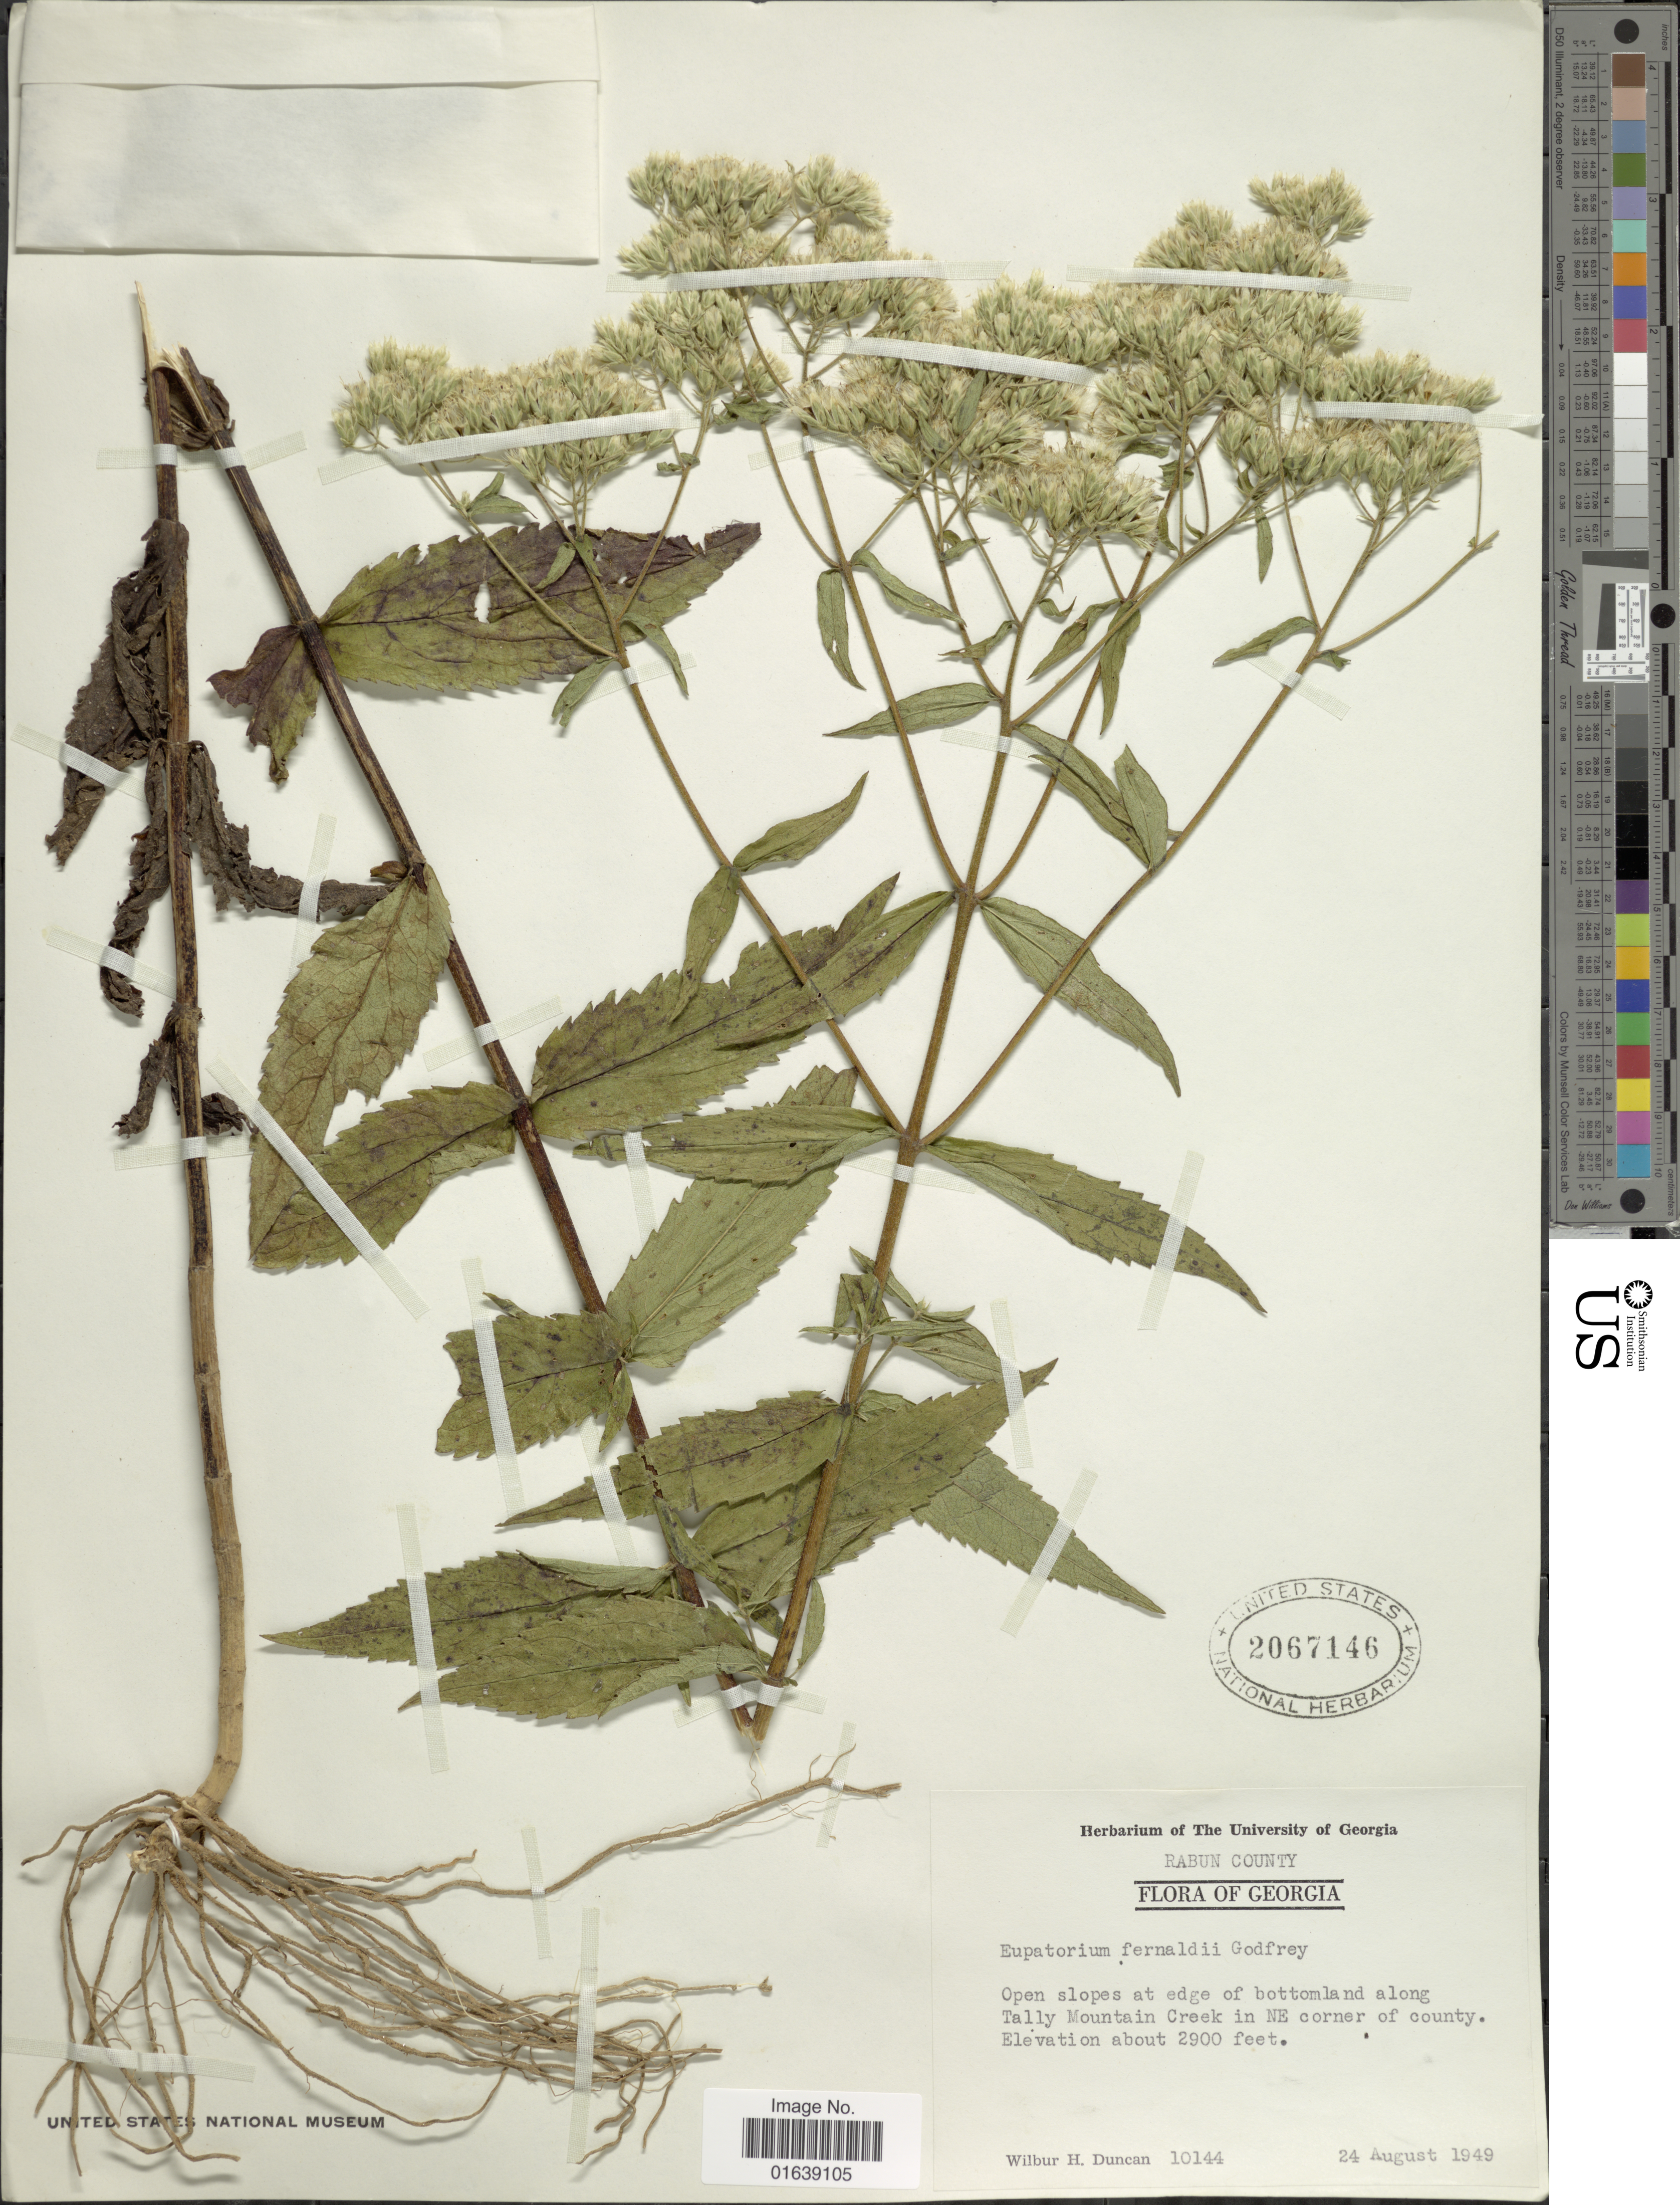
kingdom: Plantae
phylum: Tracheophyta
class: Magnoliopsida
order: Asterales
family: Asteraceae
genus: Eupatorium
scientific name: Eupatorium fernaldii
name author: R.K. Godfrey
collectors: W. H. Duncan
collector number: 10144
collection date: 1949-08-24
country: United States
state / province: Georgia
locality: Rabun County. Georgia. Open slopes at edge of bottomland along Tally Mountain Creek in NE corner of county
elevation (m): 884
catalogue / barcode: US 2067146